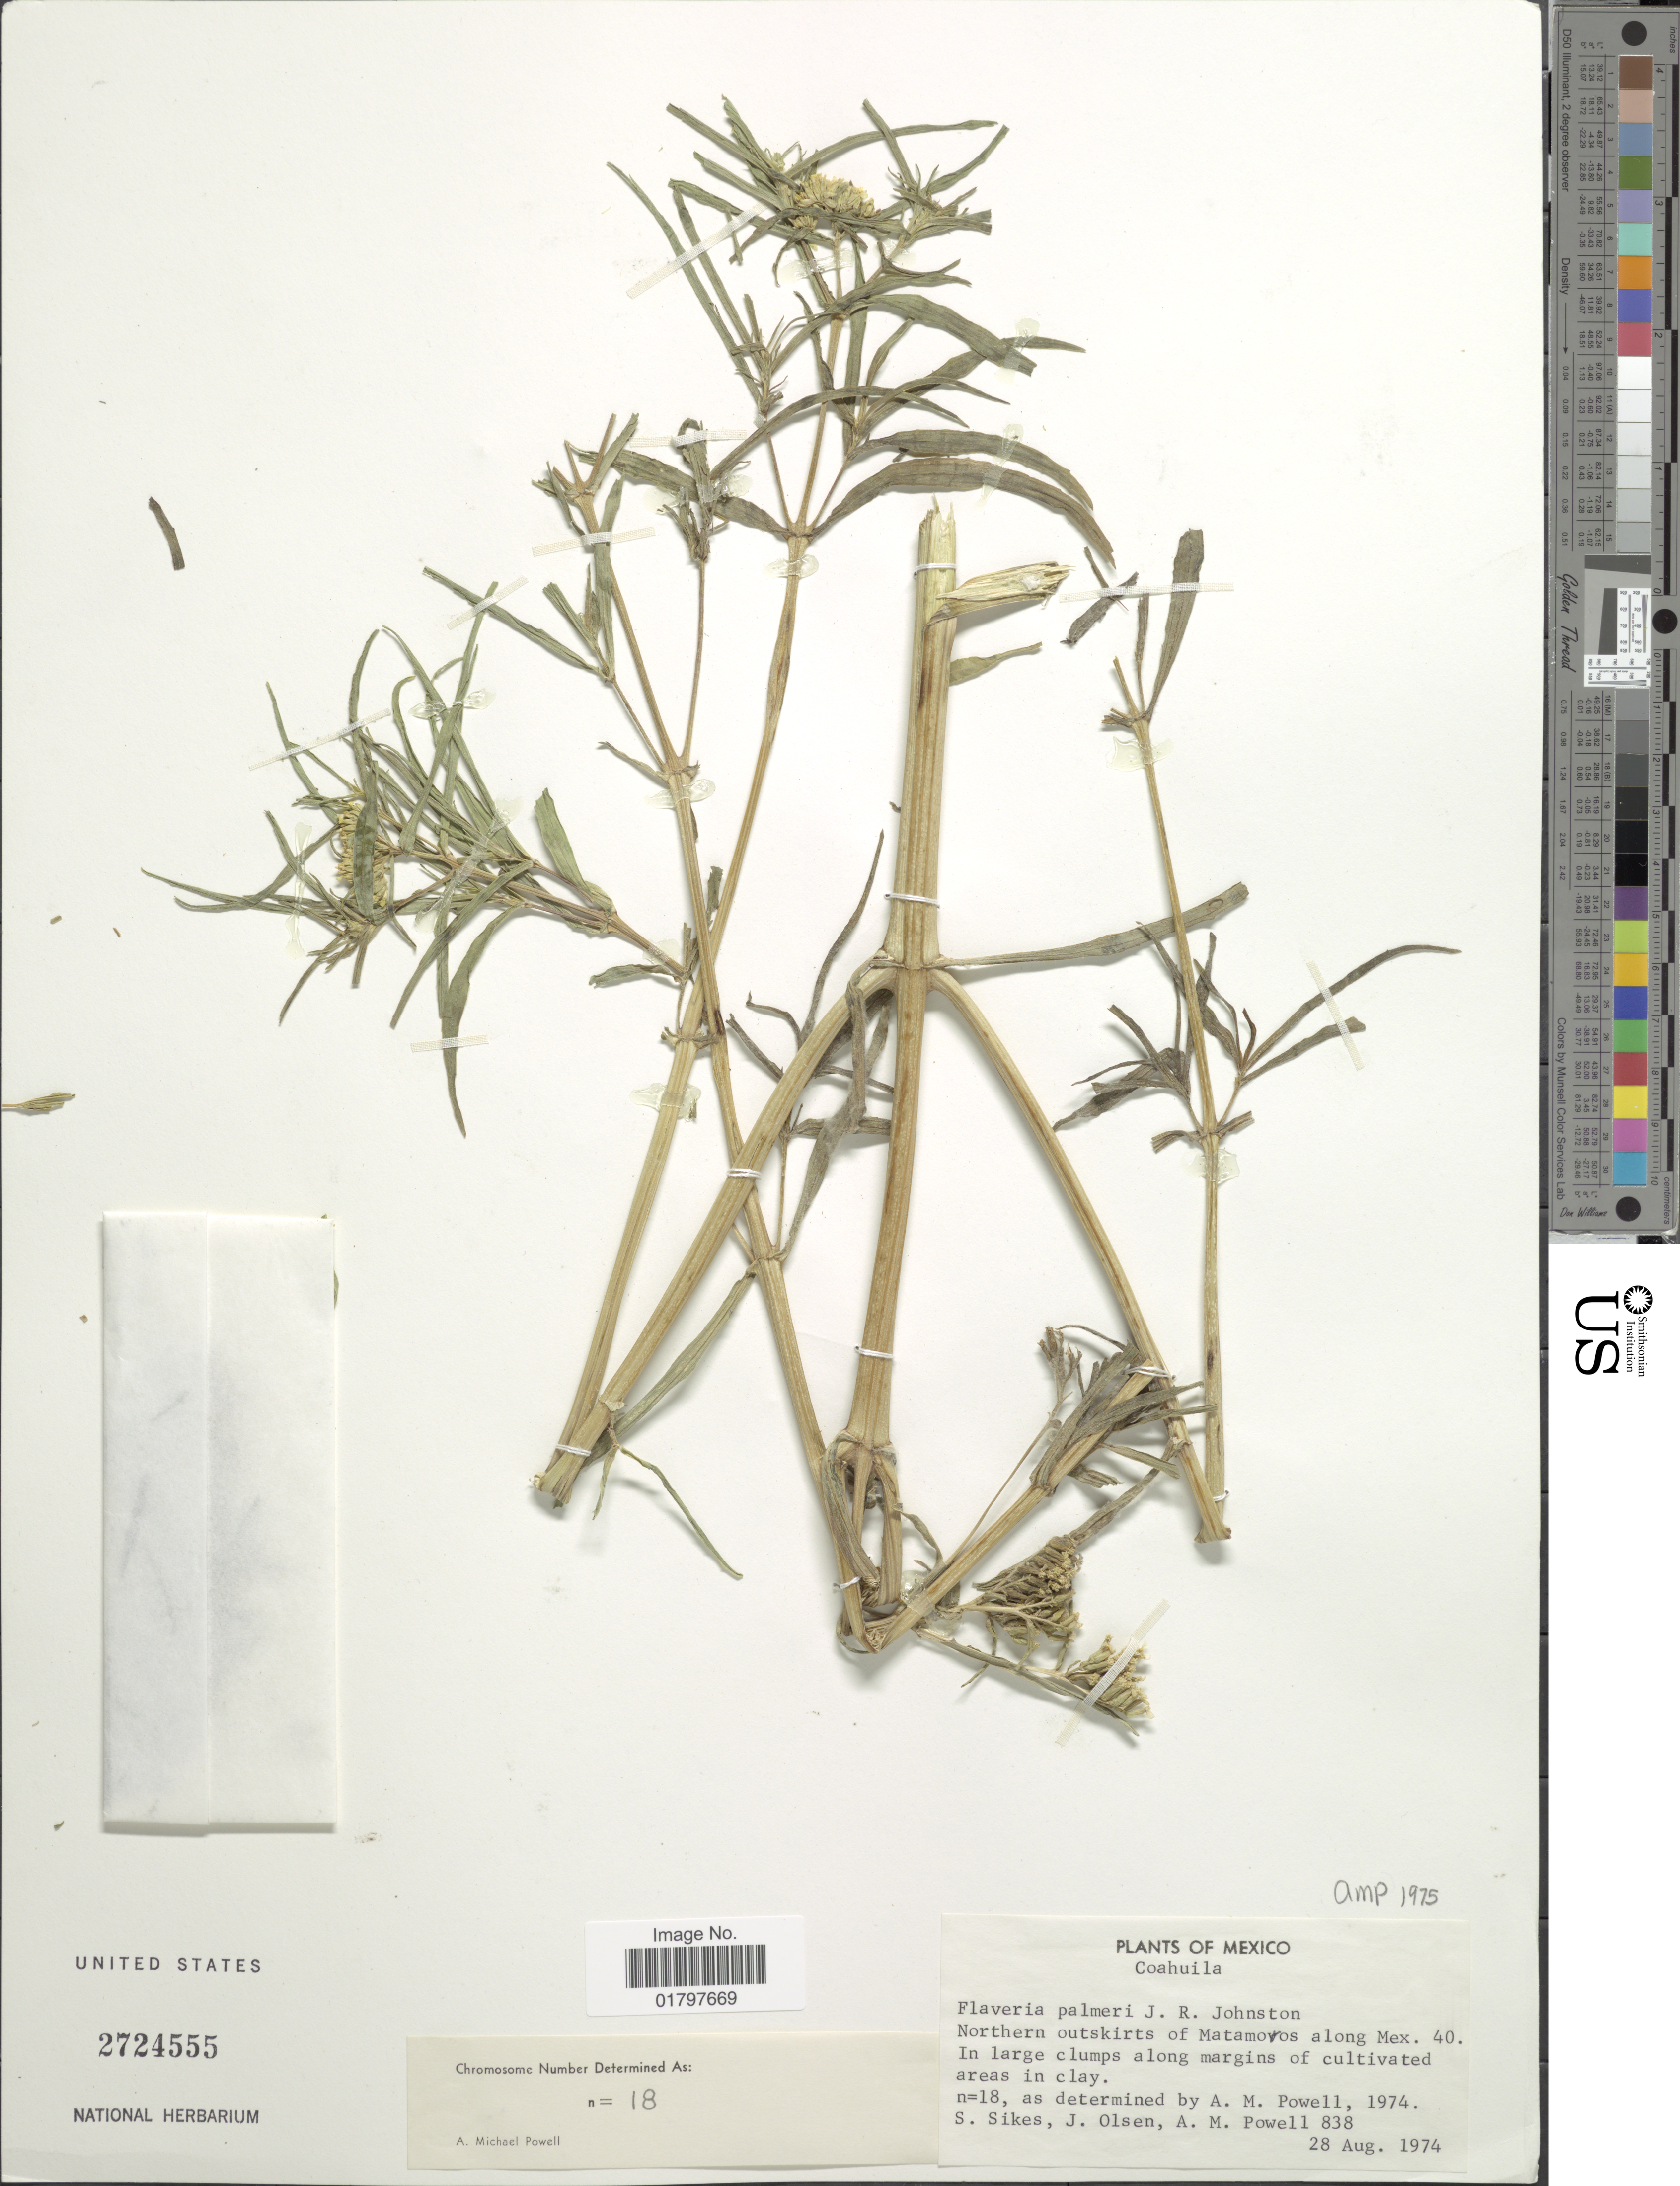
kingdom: Plantae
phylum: Tracheophyta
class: Magnoliopsida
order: Asterales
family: Asteraceae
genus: Flaveria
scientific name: Flaveria palmeri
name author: J.R. Johnst.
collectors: S. Sikes, J. Olsen & A. M. Powell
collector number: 838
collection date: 1974-08-28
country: Mexico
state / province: Coahuila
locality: Northern outskirts of Matamoros along Mex. 40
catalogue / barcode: US 2724555